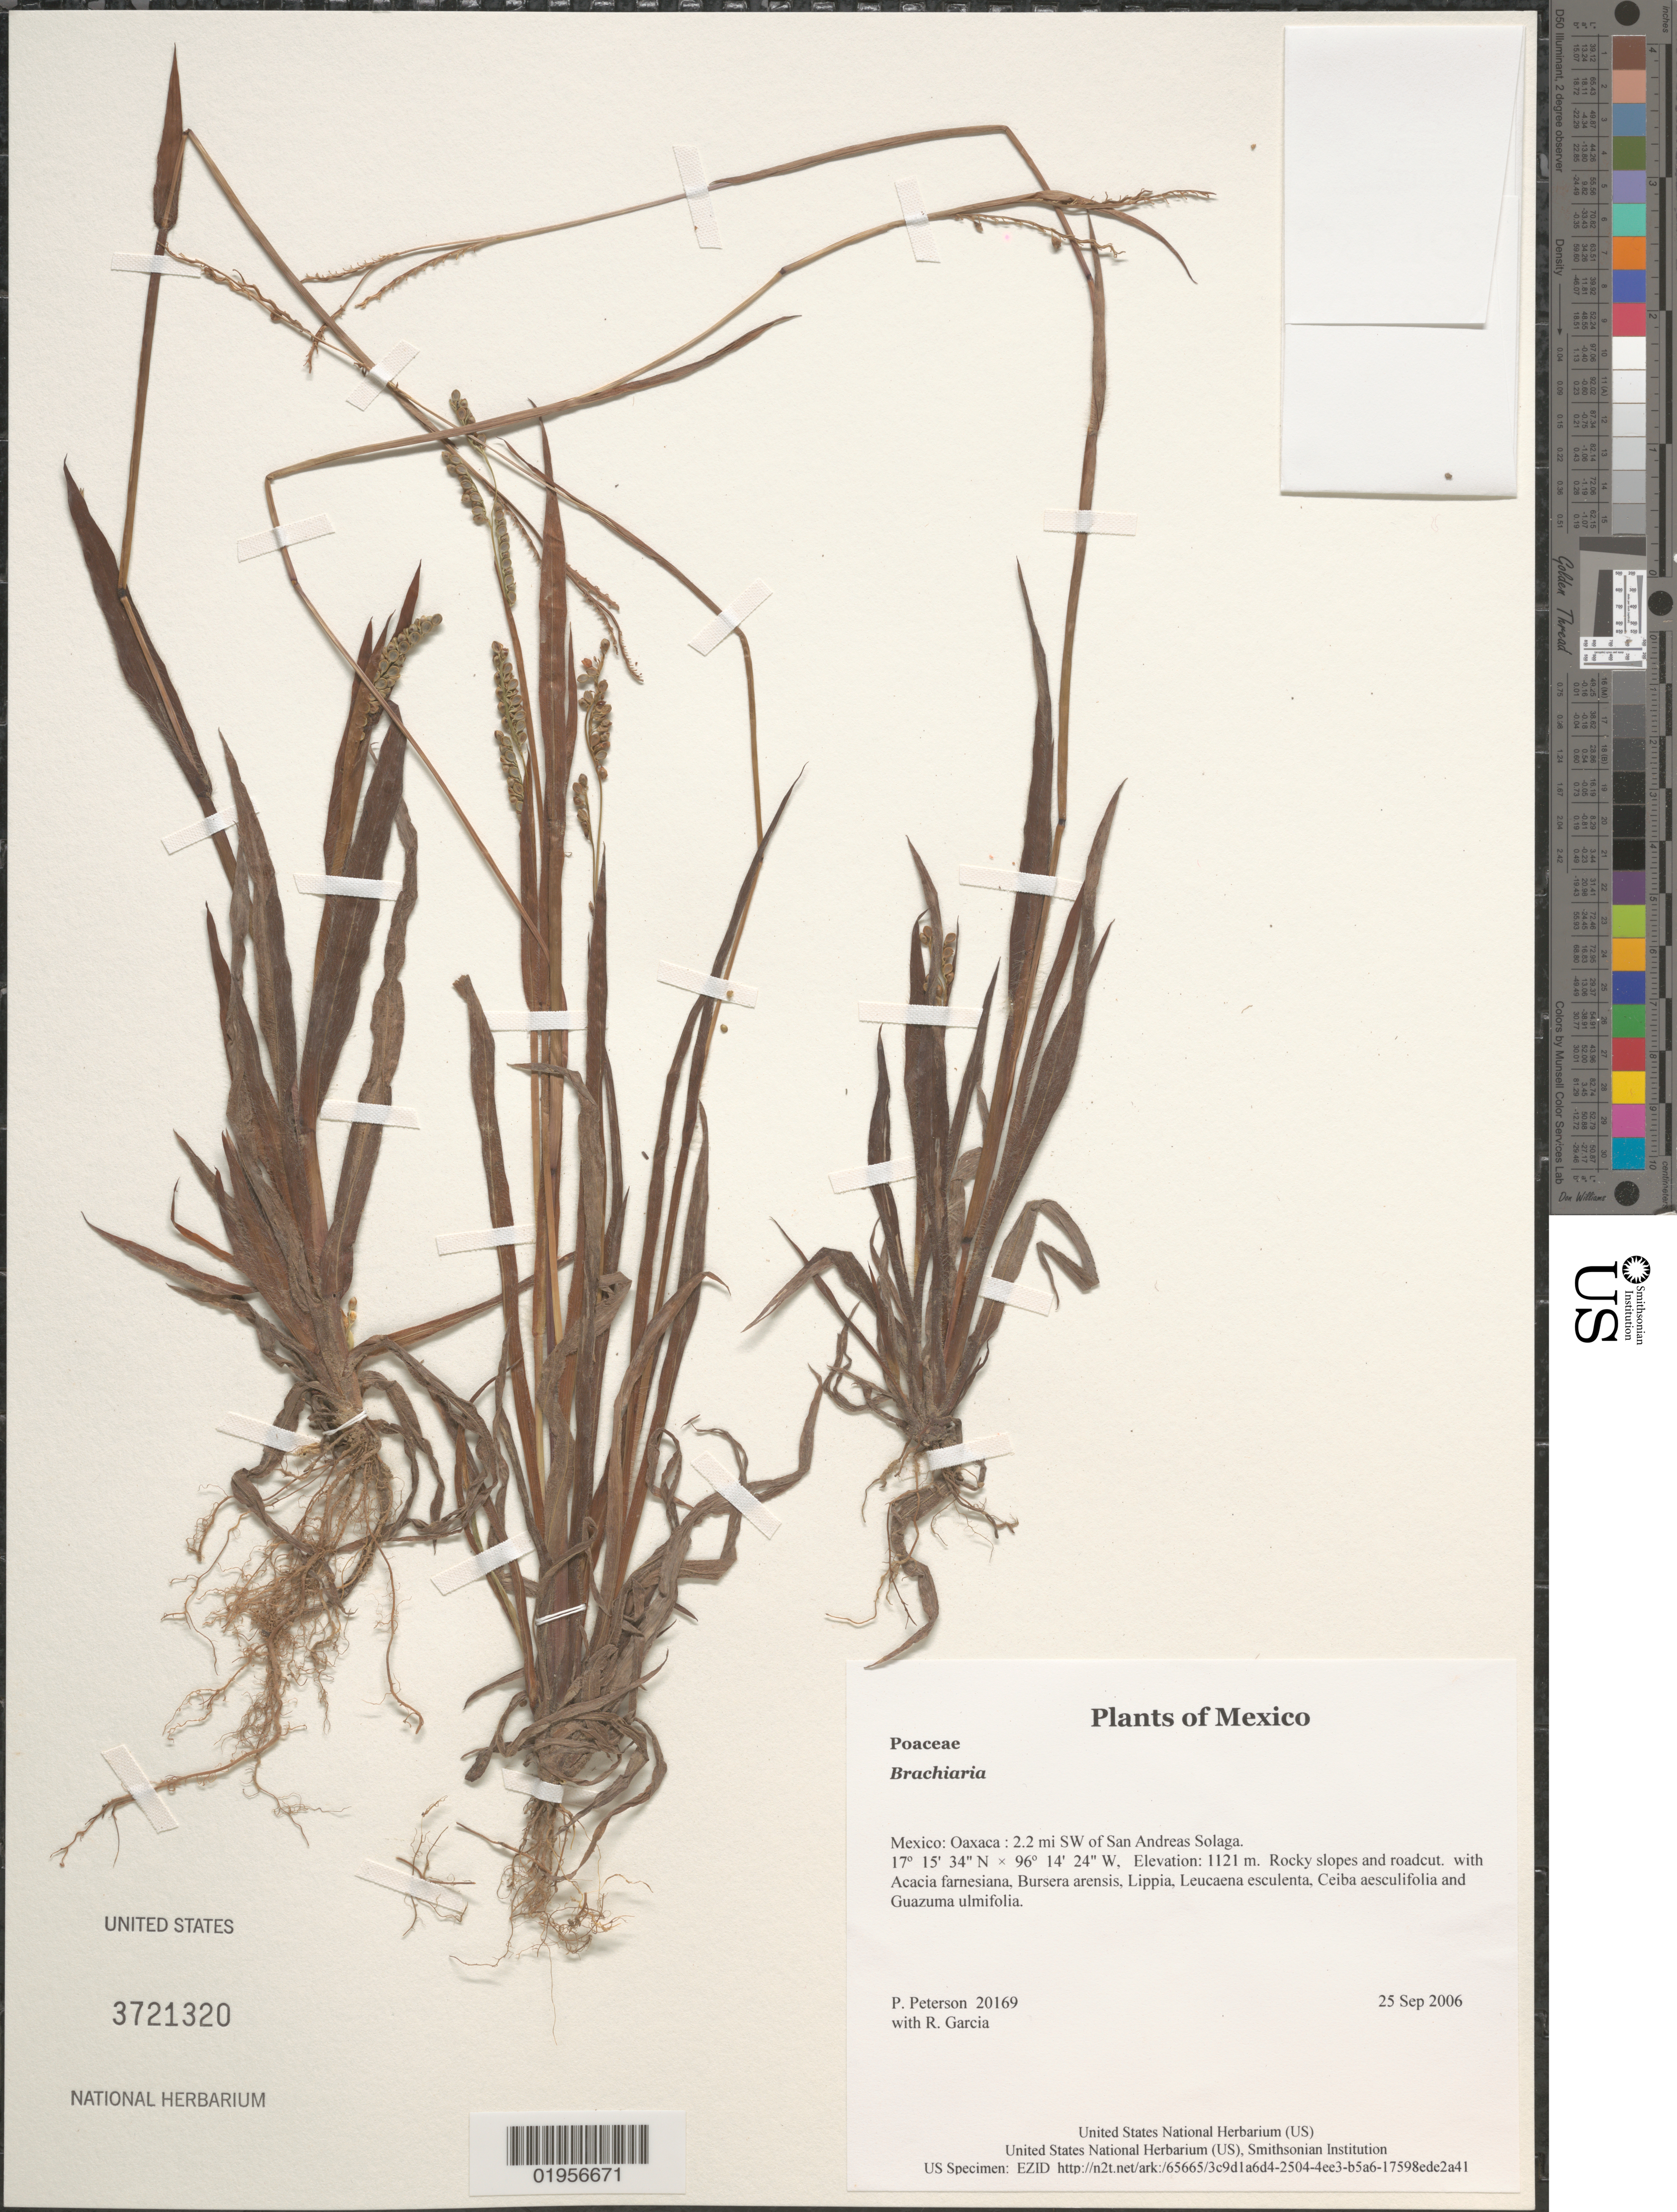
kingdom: Plantae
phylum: Tracheophyta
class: Liliopsida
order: Poales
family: Poaceae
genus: Brachiaria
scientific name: Brachiaria sp.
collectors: P. M. Peterson & R. Garcia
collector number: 20169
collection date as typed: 25 Sep 2006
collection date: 2006-09-25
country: Mexico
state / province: Oaxaca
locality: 2.2 mi SW of San Andreas Solaga.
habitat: Rocky slopes and roadcut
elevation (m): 1121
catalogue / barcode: US 3721320